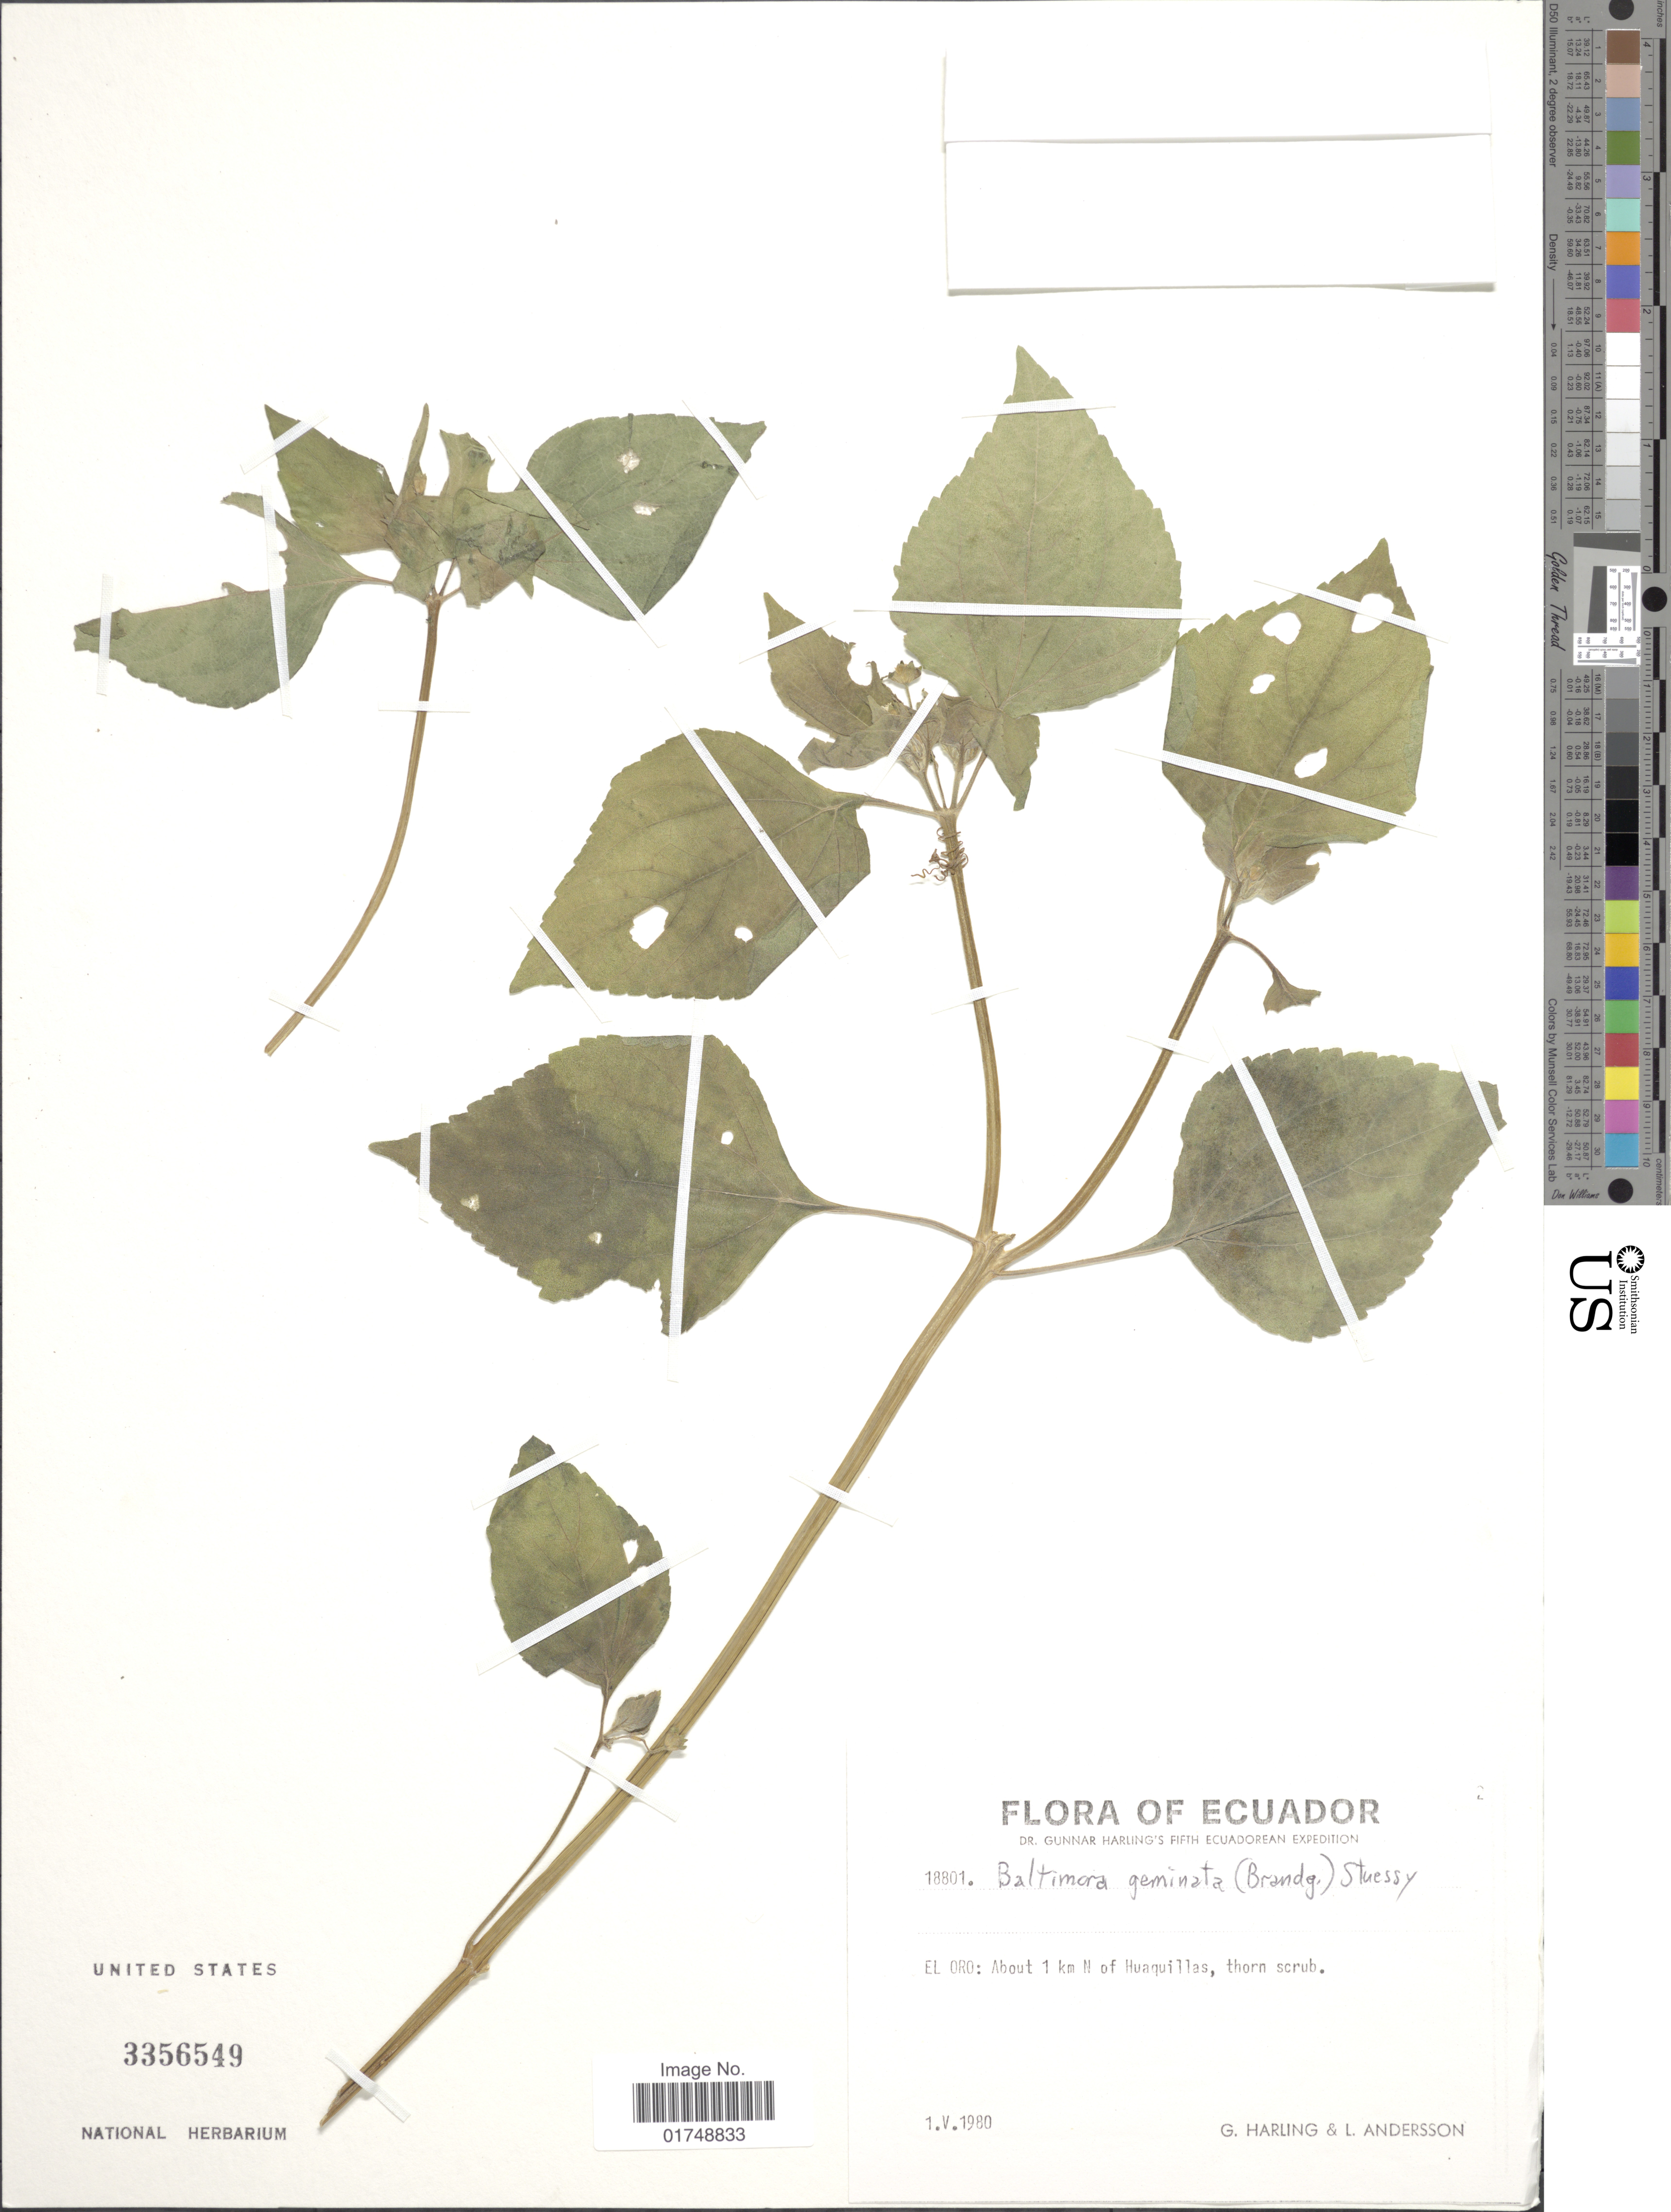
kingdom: Plantae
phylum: Tracheophyta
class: Magnoliopsida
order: Asterales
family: Asteraceae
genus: Baltimora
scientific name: Baltimora geminata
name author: (Brandegee) Stuessy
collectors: G. Harling & L. Andersson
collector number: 18801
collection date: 1980-05-01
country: Ecuador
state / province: El Oro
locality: About 1 km N of Huaquillas, thorn shrub.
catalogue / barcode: US 3356549